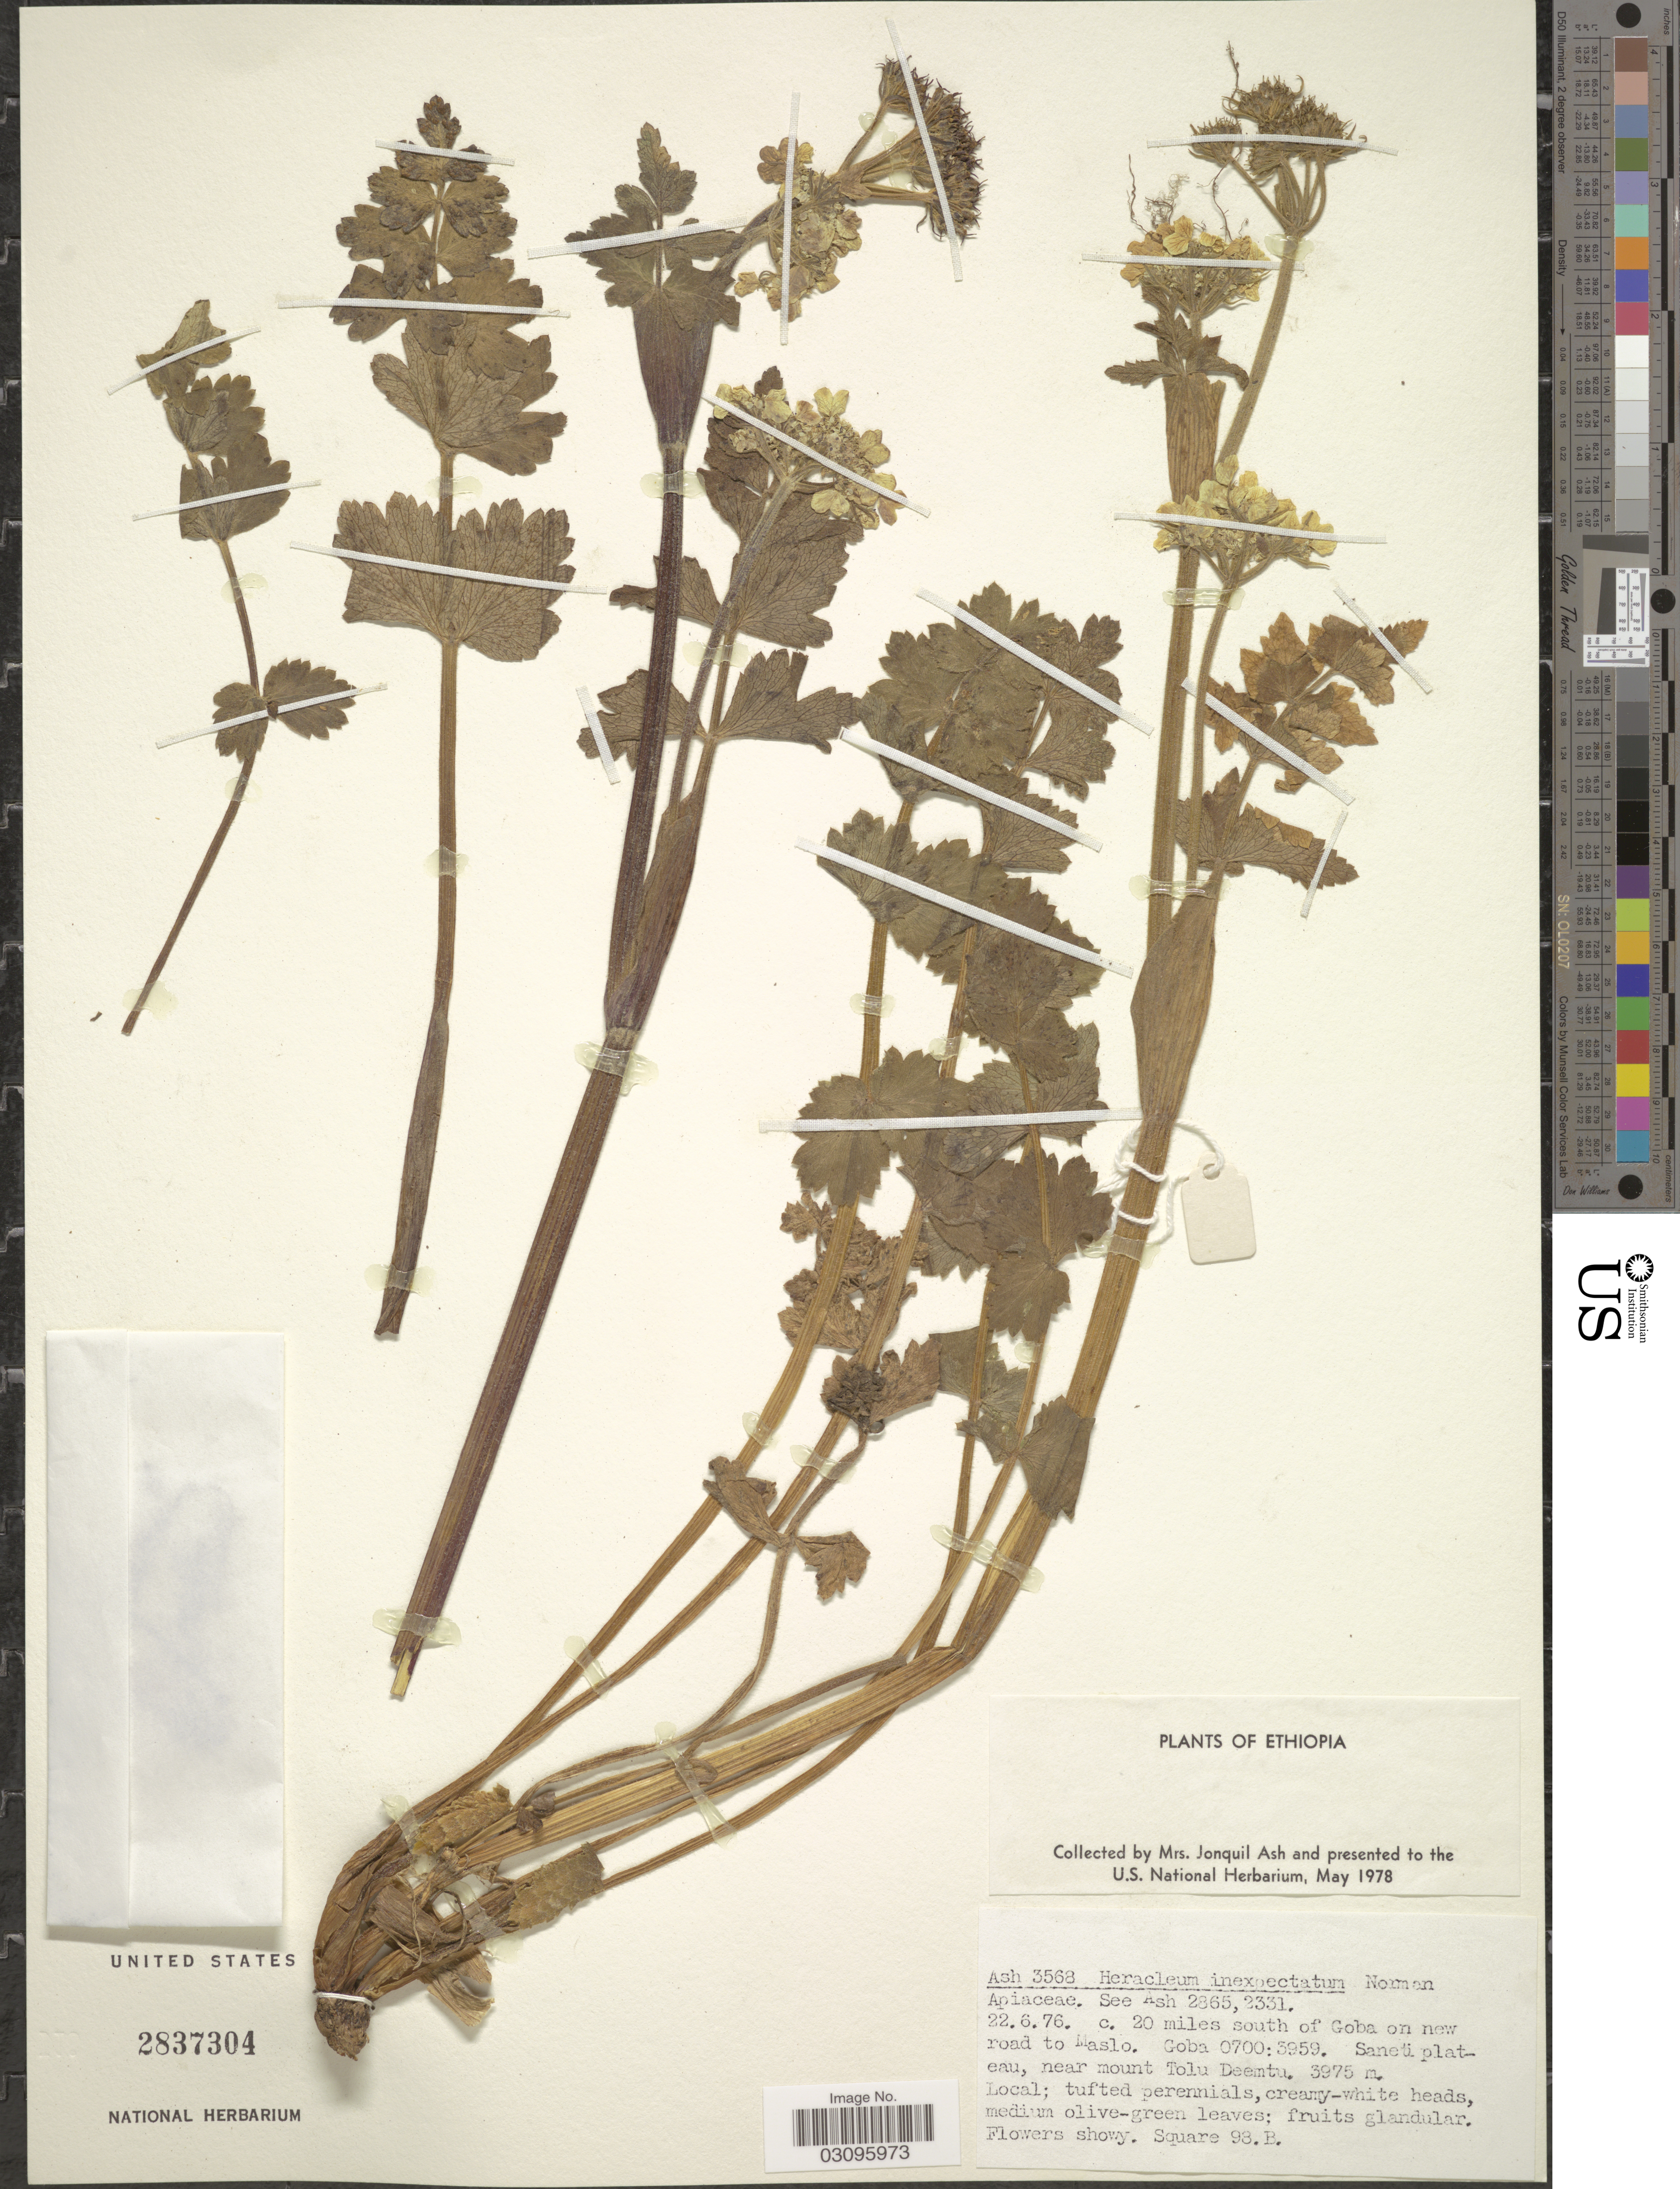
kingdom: Plantae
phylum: Tracheophyta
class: Magnoliopsida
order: Apiales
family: Apiaceae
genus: Heracleum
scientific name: Heracleum inexpectatum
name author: C. Norman in De Wild.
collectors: J. Ash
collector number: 3568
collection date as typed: Transcribed d/m/y: 22/6/76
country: Ethiopia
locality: C. 20 miles south of Goba on new road to Maslo. Goba 0700:3959. Saneti plateau, near mount Tolu Deemtu. Square 98.B.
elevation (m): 3975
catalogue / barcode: US 2837304